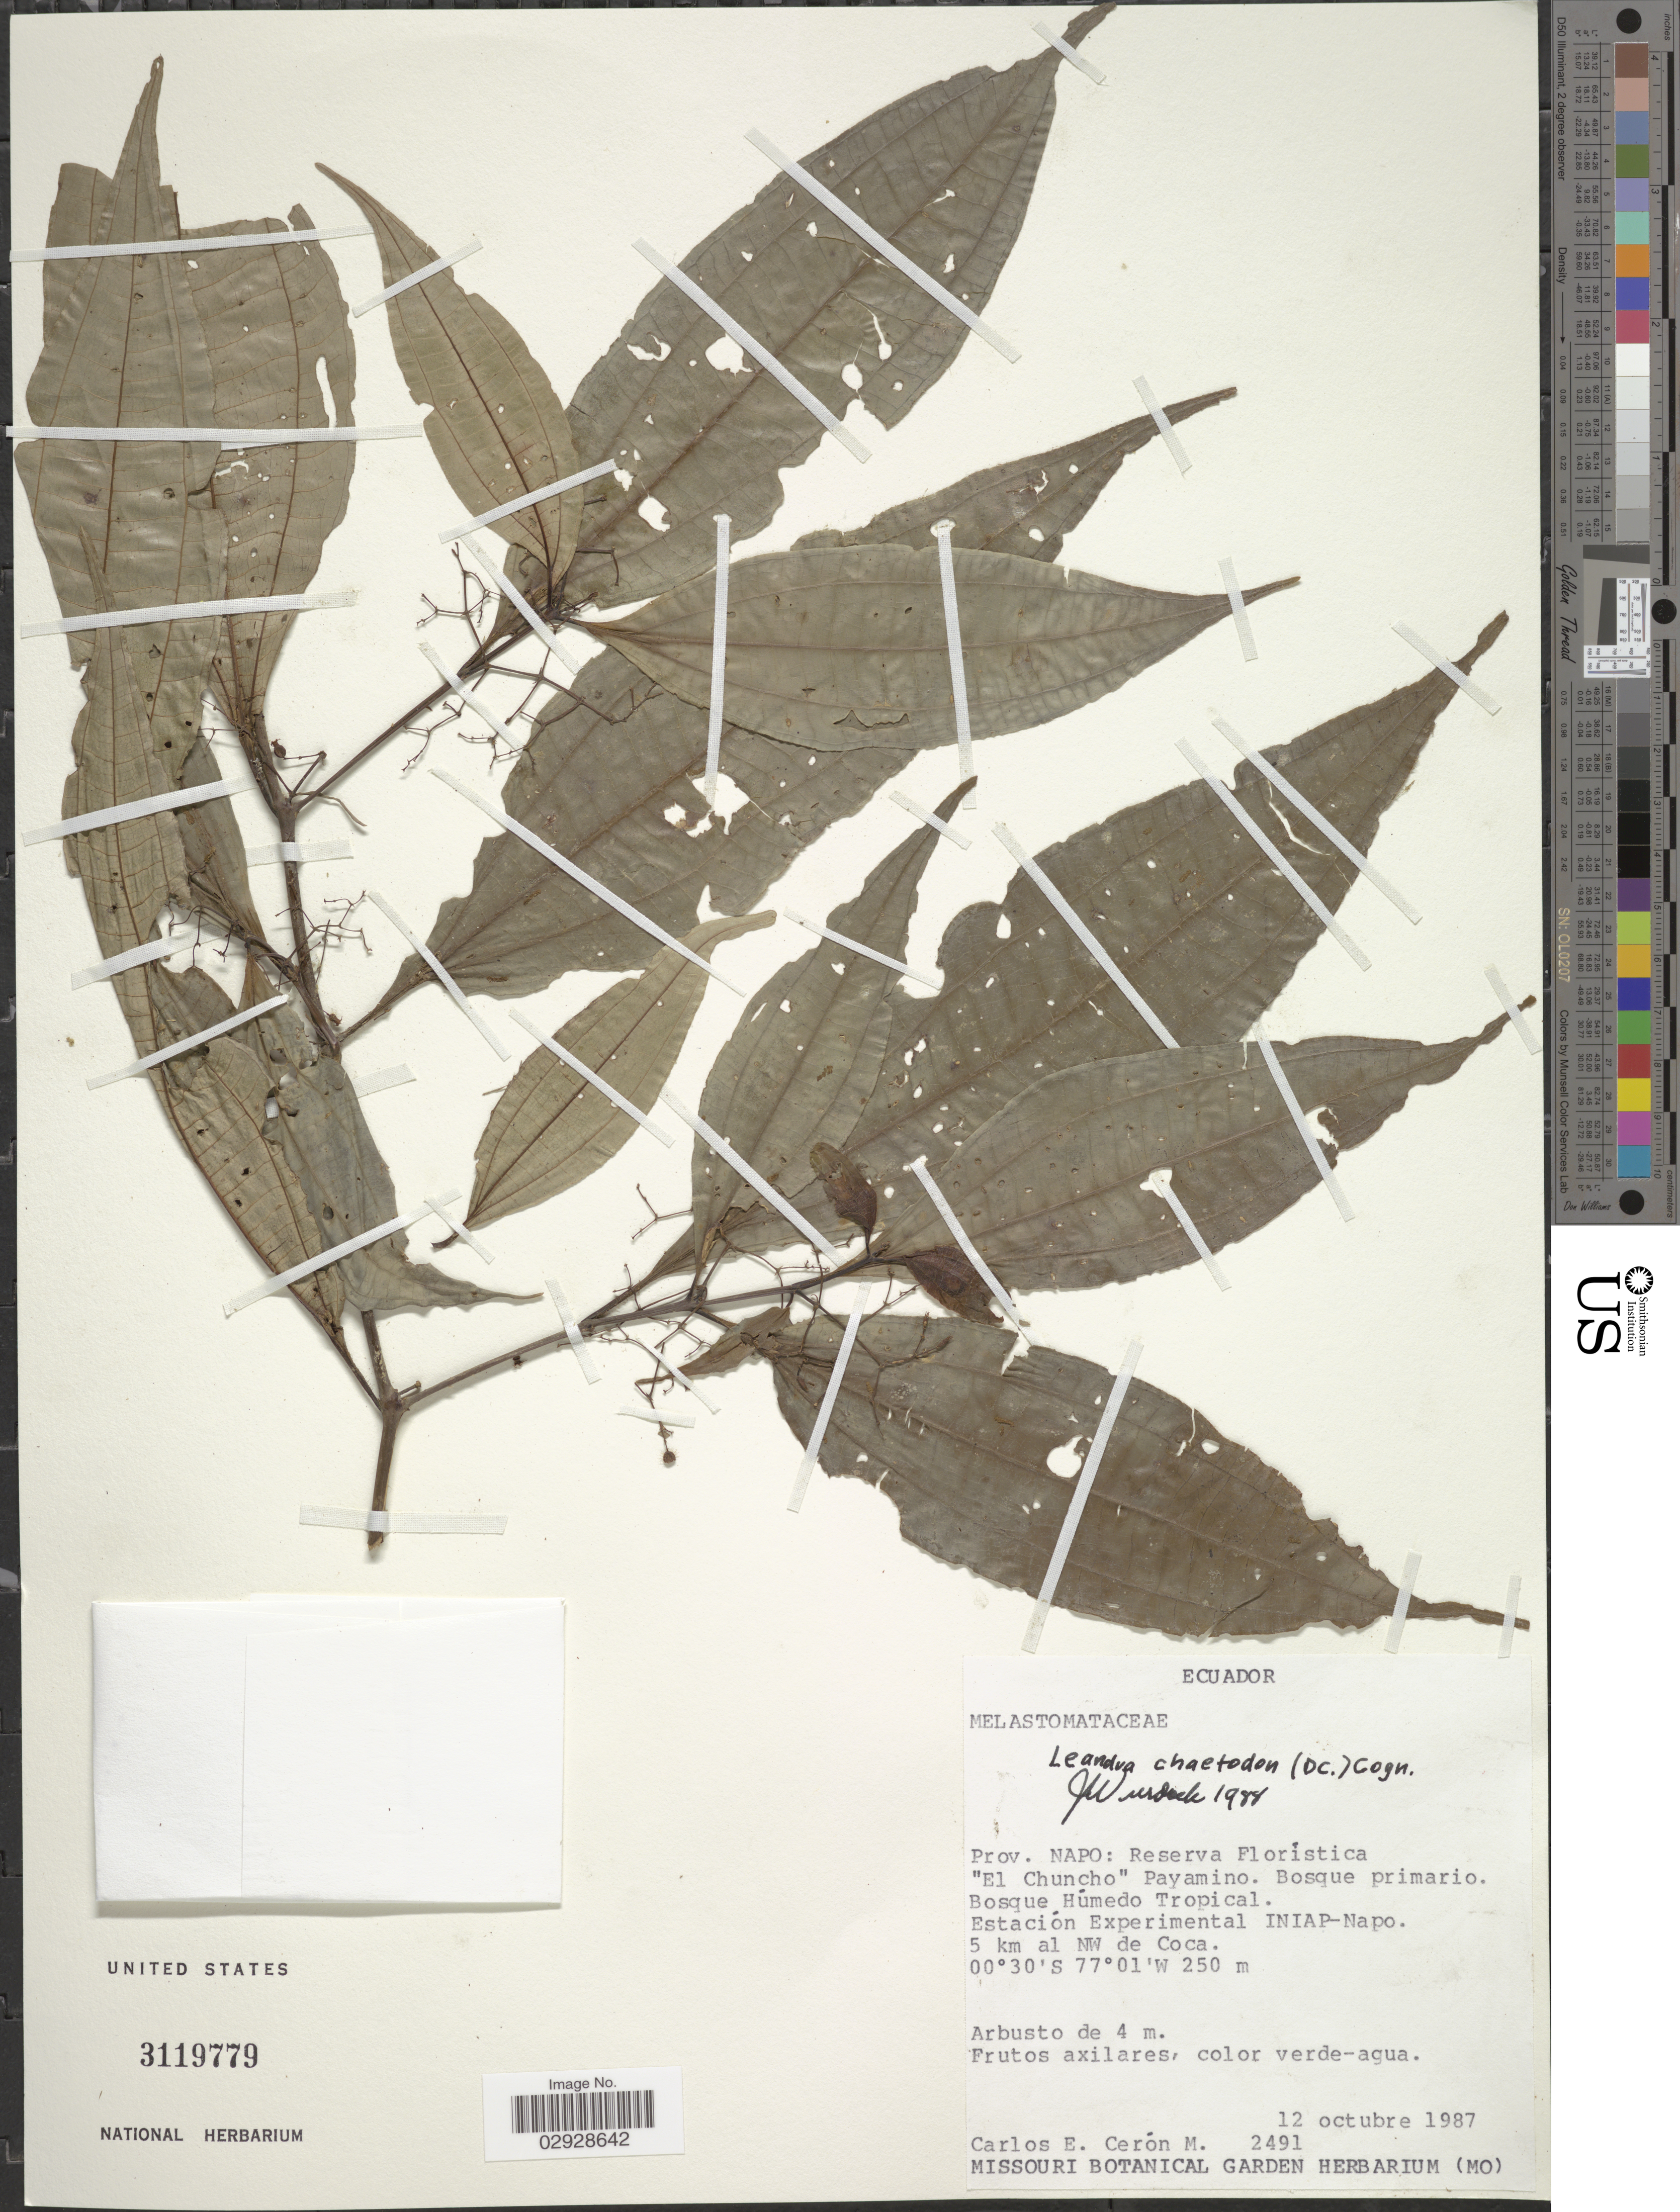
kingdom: Plantae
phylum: Tracheophyta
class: Magnoliopsida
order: Myrtales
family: Melastomataceae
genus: Leandra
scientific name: Leandra chaetodon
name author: (DC.) Cogn.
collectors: C. E. Cerón M.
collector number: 2491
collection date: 1987-10-12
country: Ecuador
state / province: Napo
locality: Reserva Floristica "El Chuncho" Payamino. Bosque primario. Bosque Húmedo Tropical. Estación Experimental INIAP-Napo. 5 km al NW de Coca.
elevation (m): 250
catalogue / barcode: US 3119779